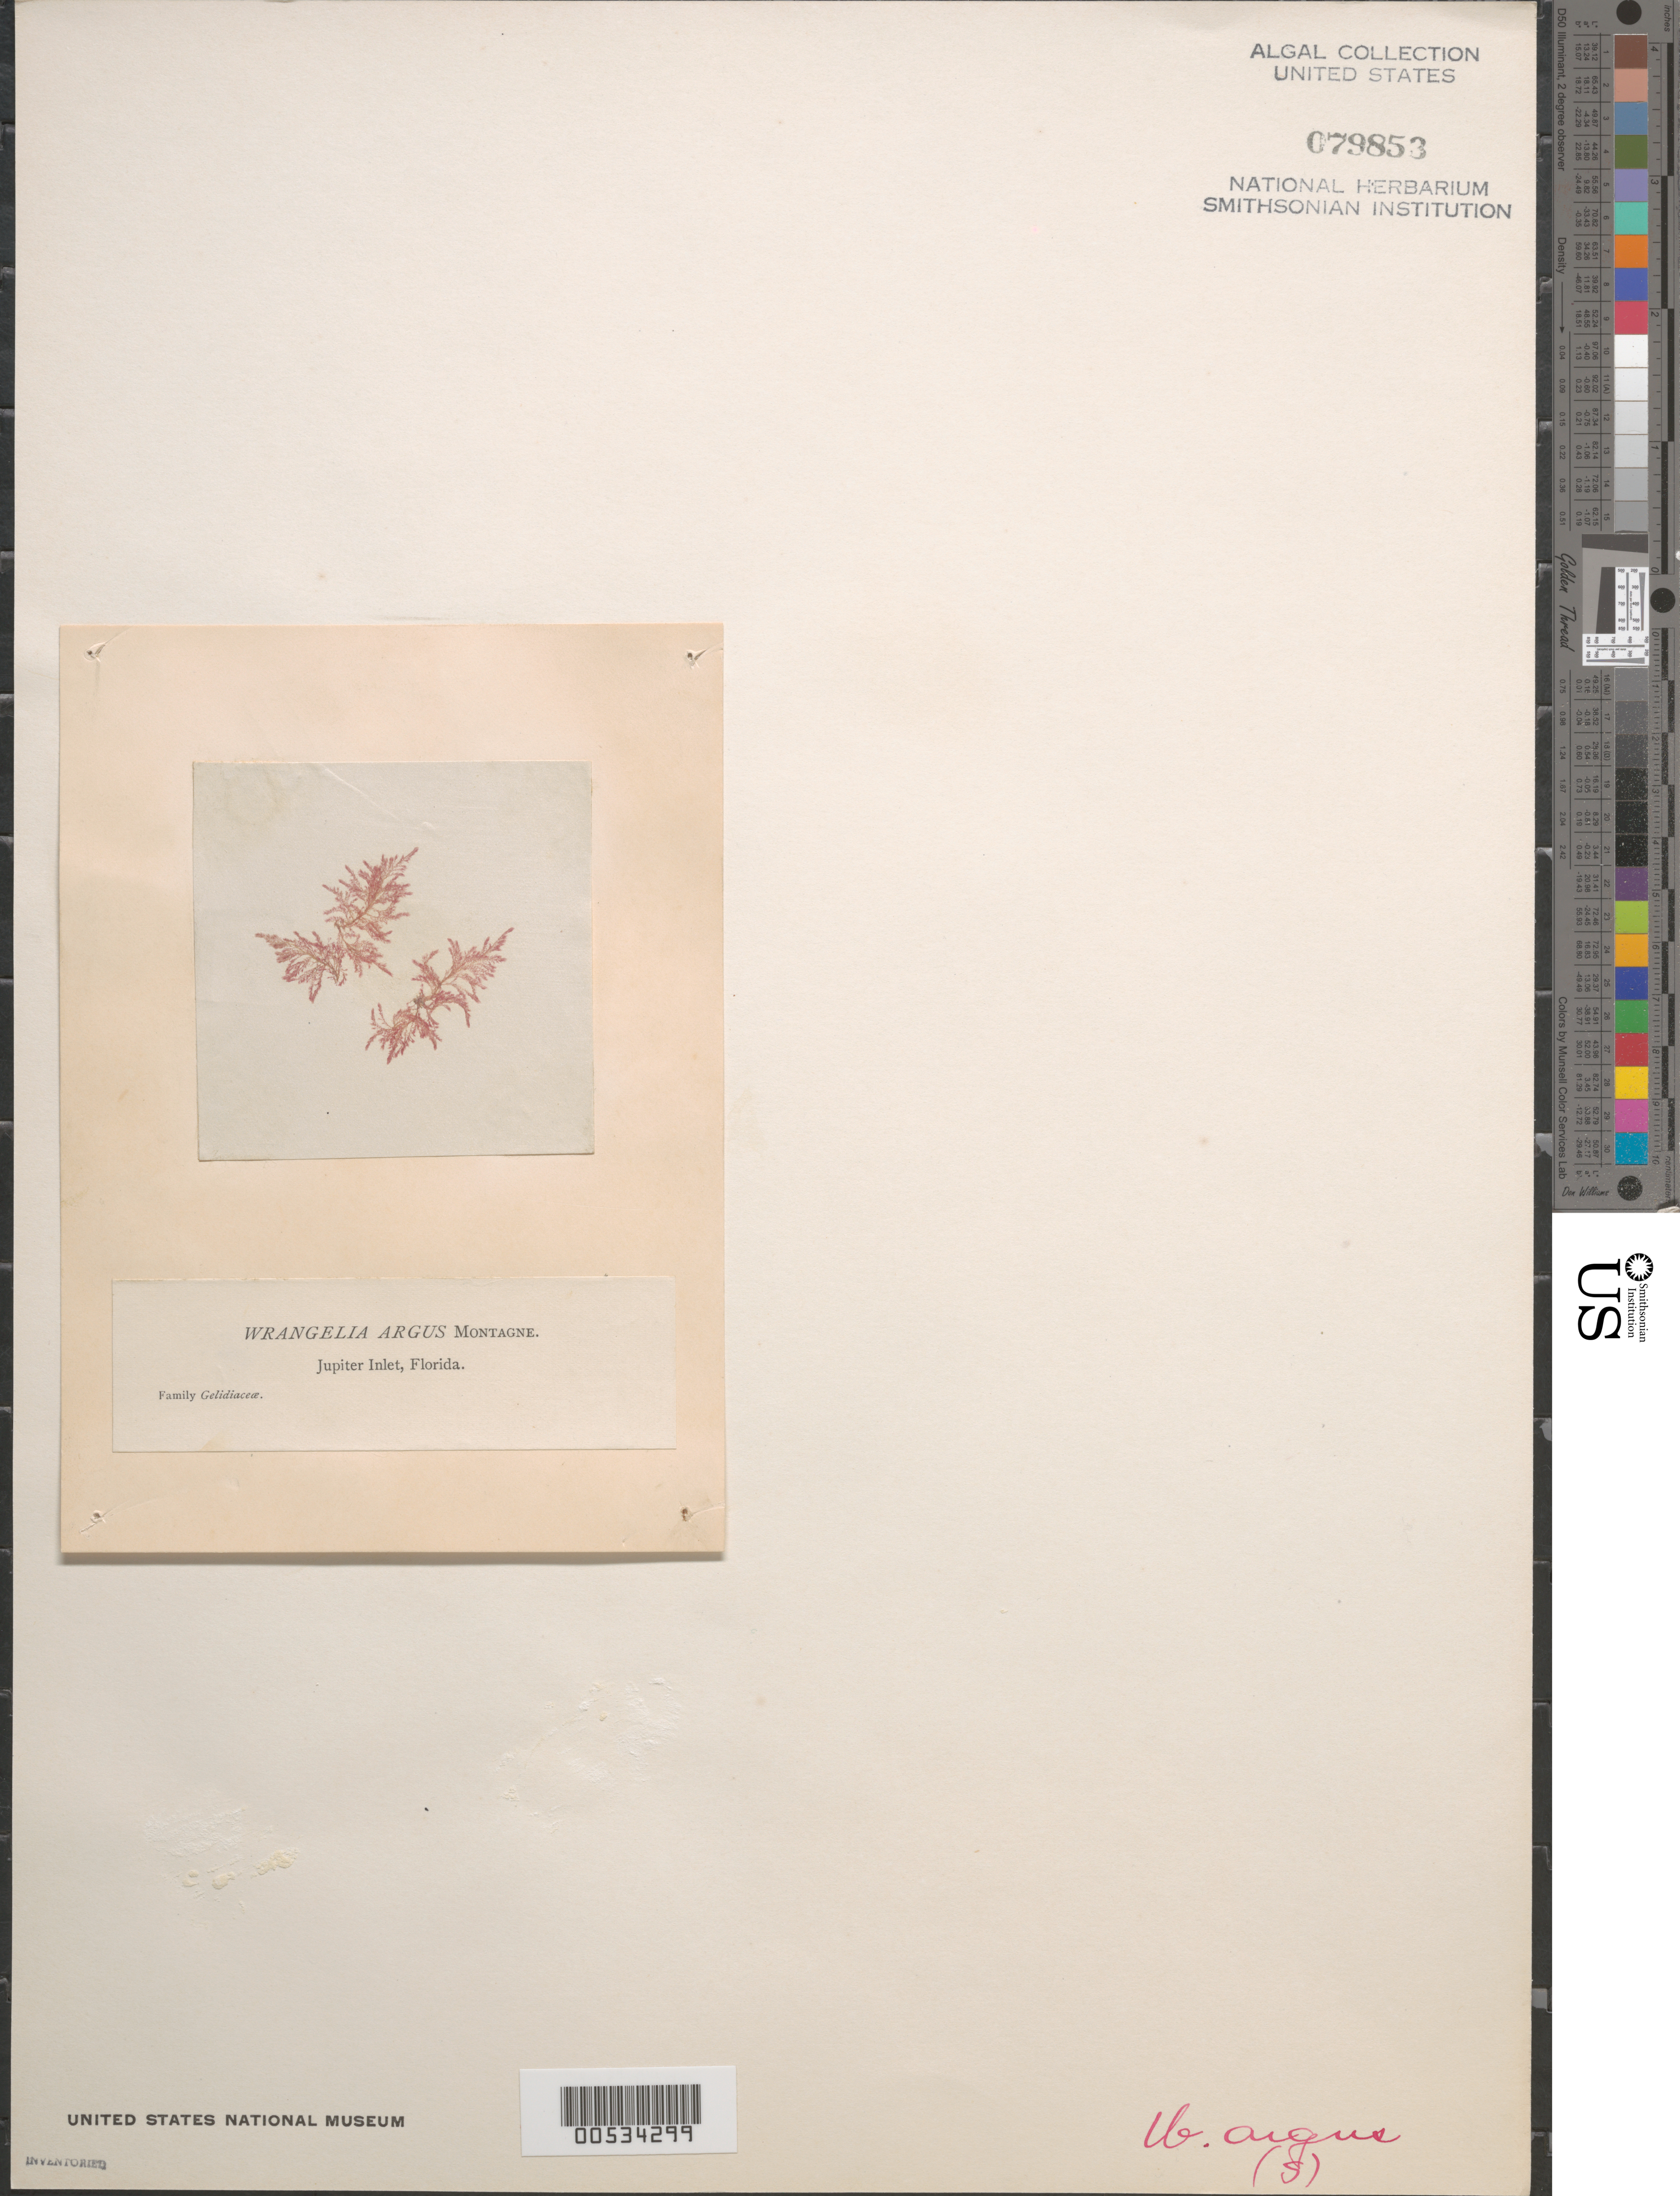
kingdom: Plantae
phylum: Rhodophyta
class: Florideophyceae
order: Ceramiales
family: Wrangeliaceae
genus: Wrangelia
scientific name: Wrangelia argus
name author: (Mont.) Mont.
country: United States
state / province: Florida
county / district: Palm Beach County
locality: Jupiter Inlet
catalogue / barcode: US 79853